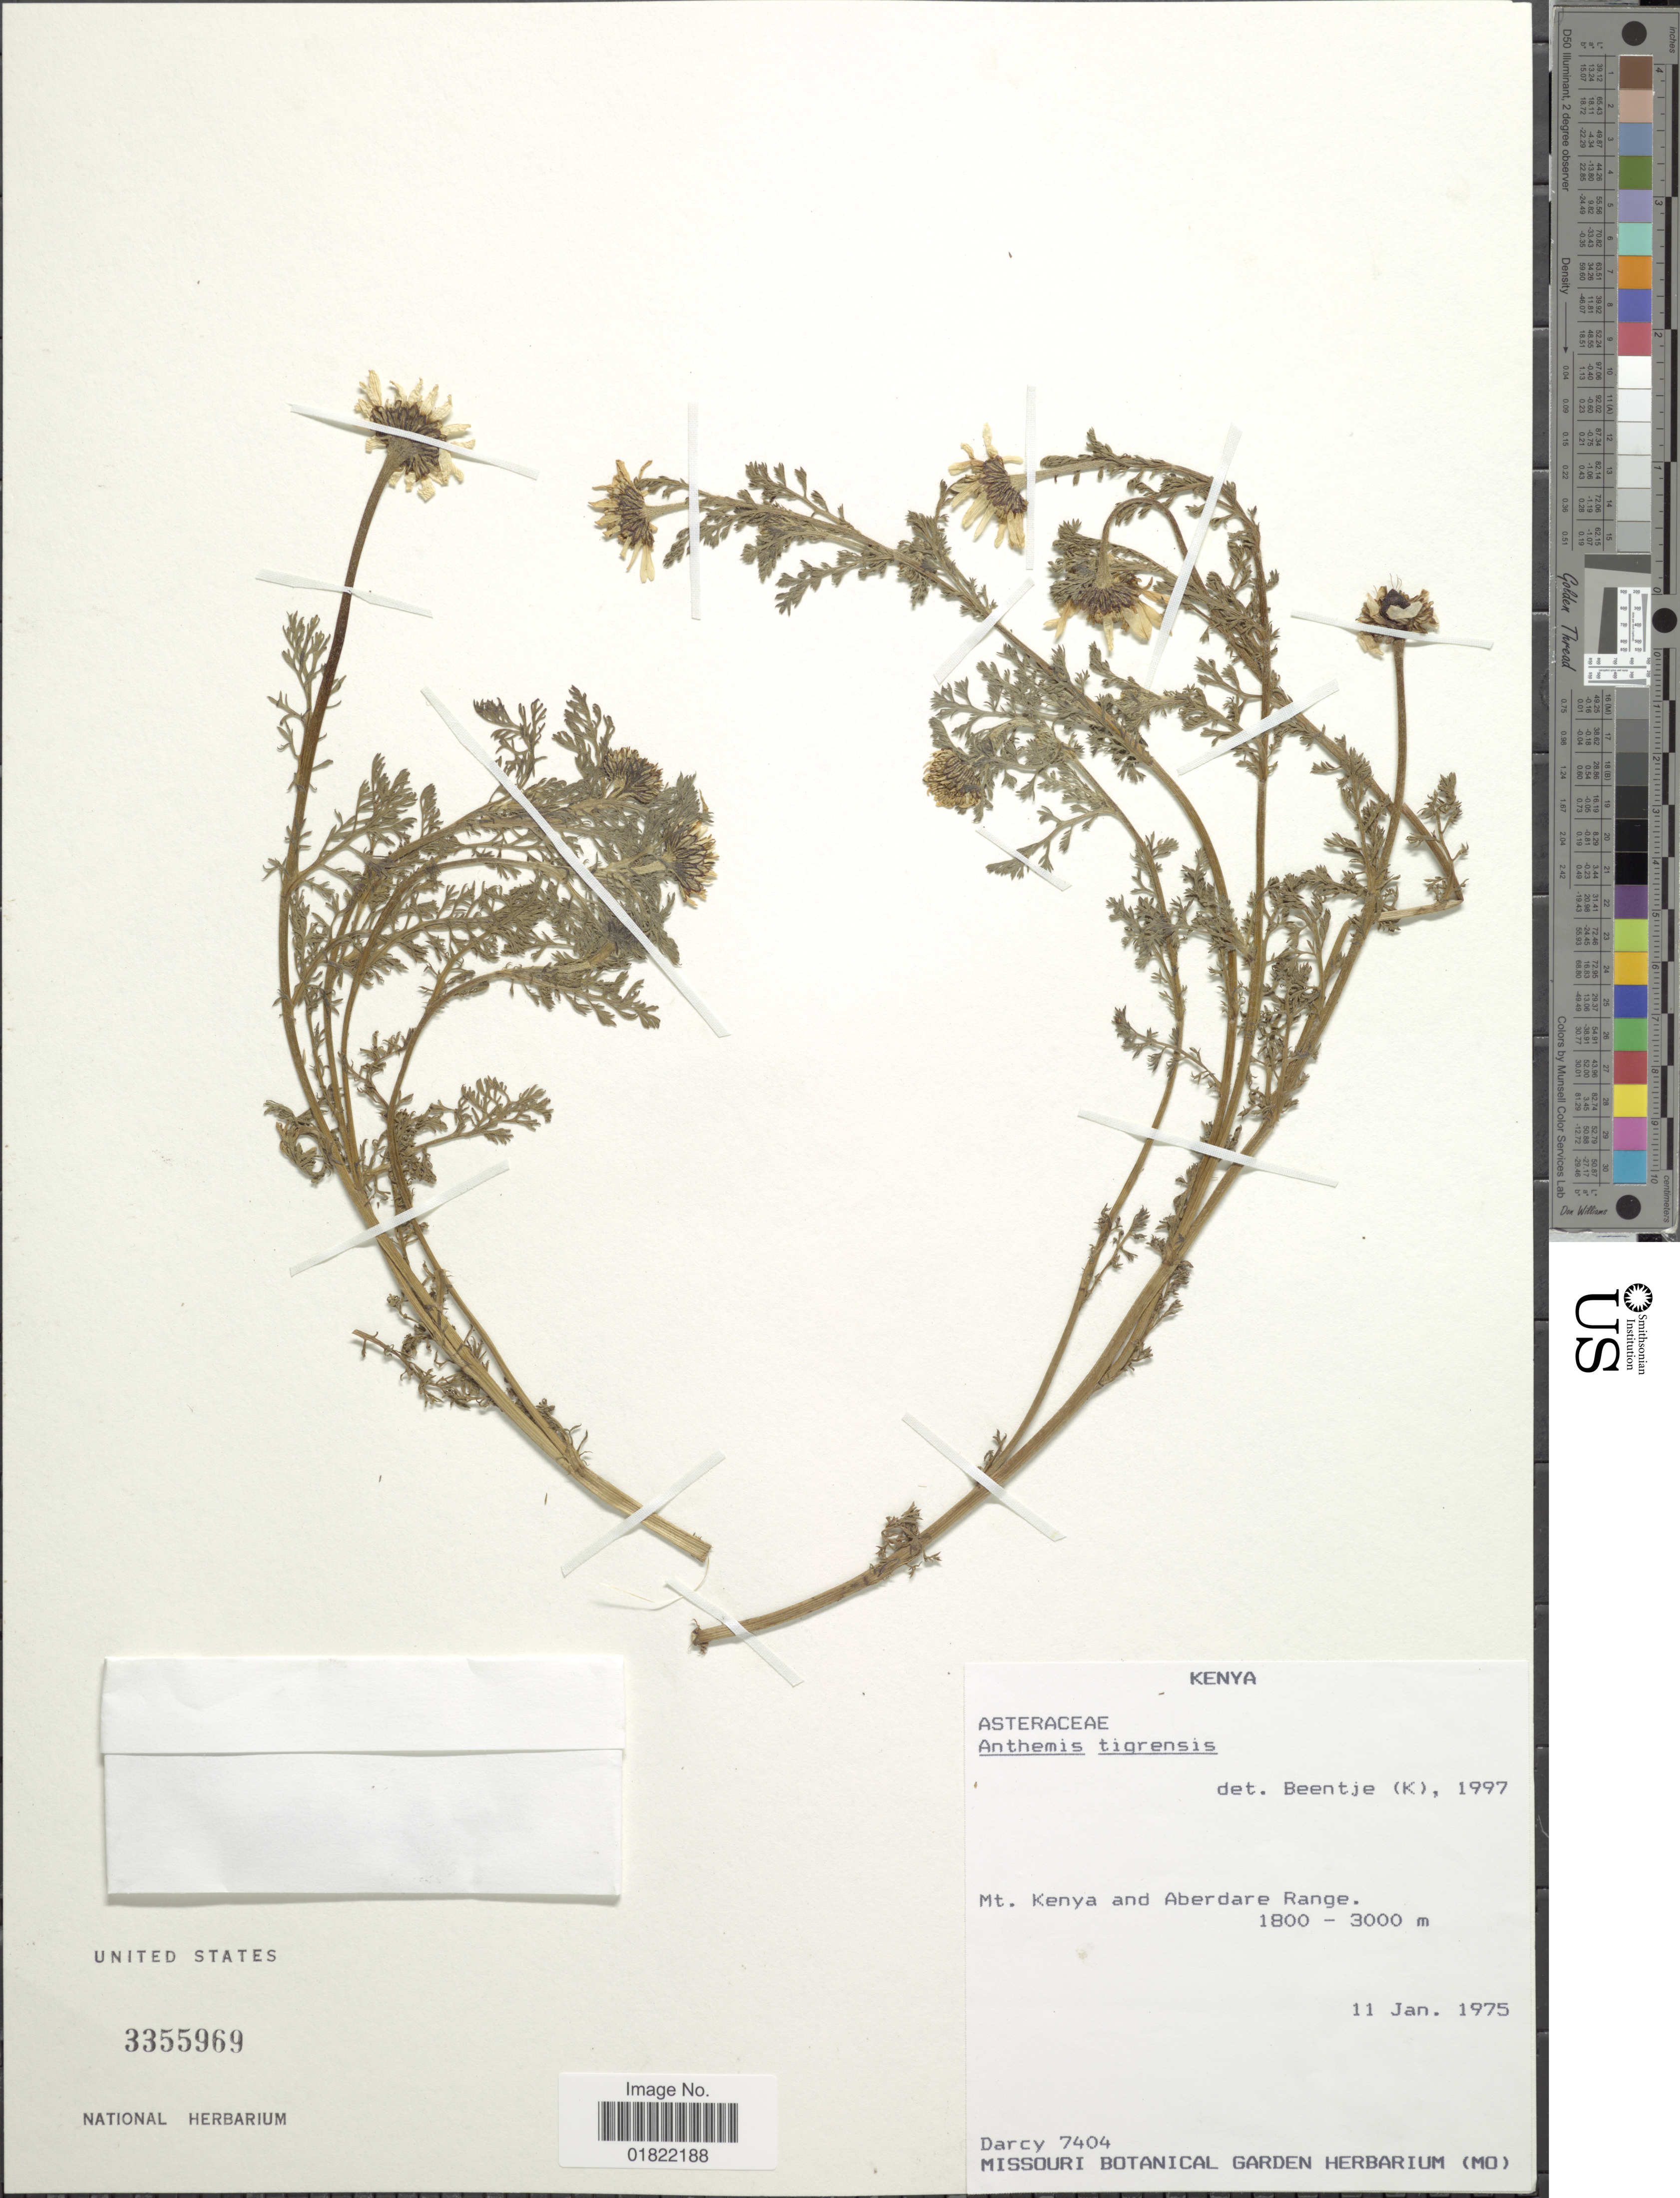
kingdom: Plantae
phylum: Tracheophyta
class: Magnoliopsida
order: Asterales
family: Asteraceae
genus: Anthemis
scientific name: Anthemis tigrensis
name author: J. Gay & A. Rich.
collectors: Darcy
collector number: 7404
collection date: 1975-01-11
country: Kenya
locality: Mt. Kenya and Abedare Range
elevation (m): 1800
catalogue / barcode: US 3355969